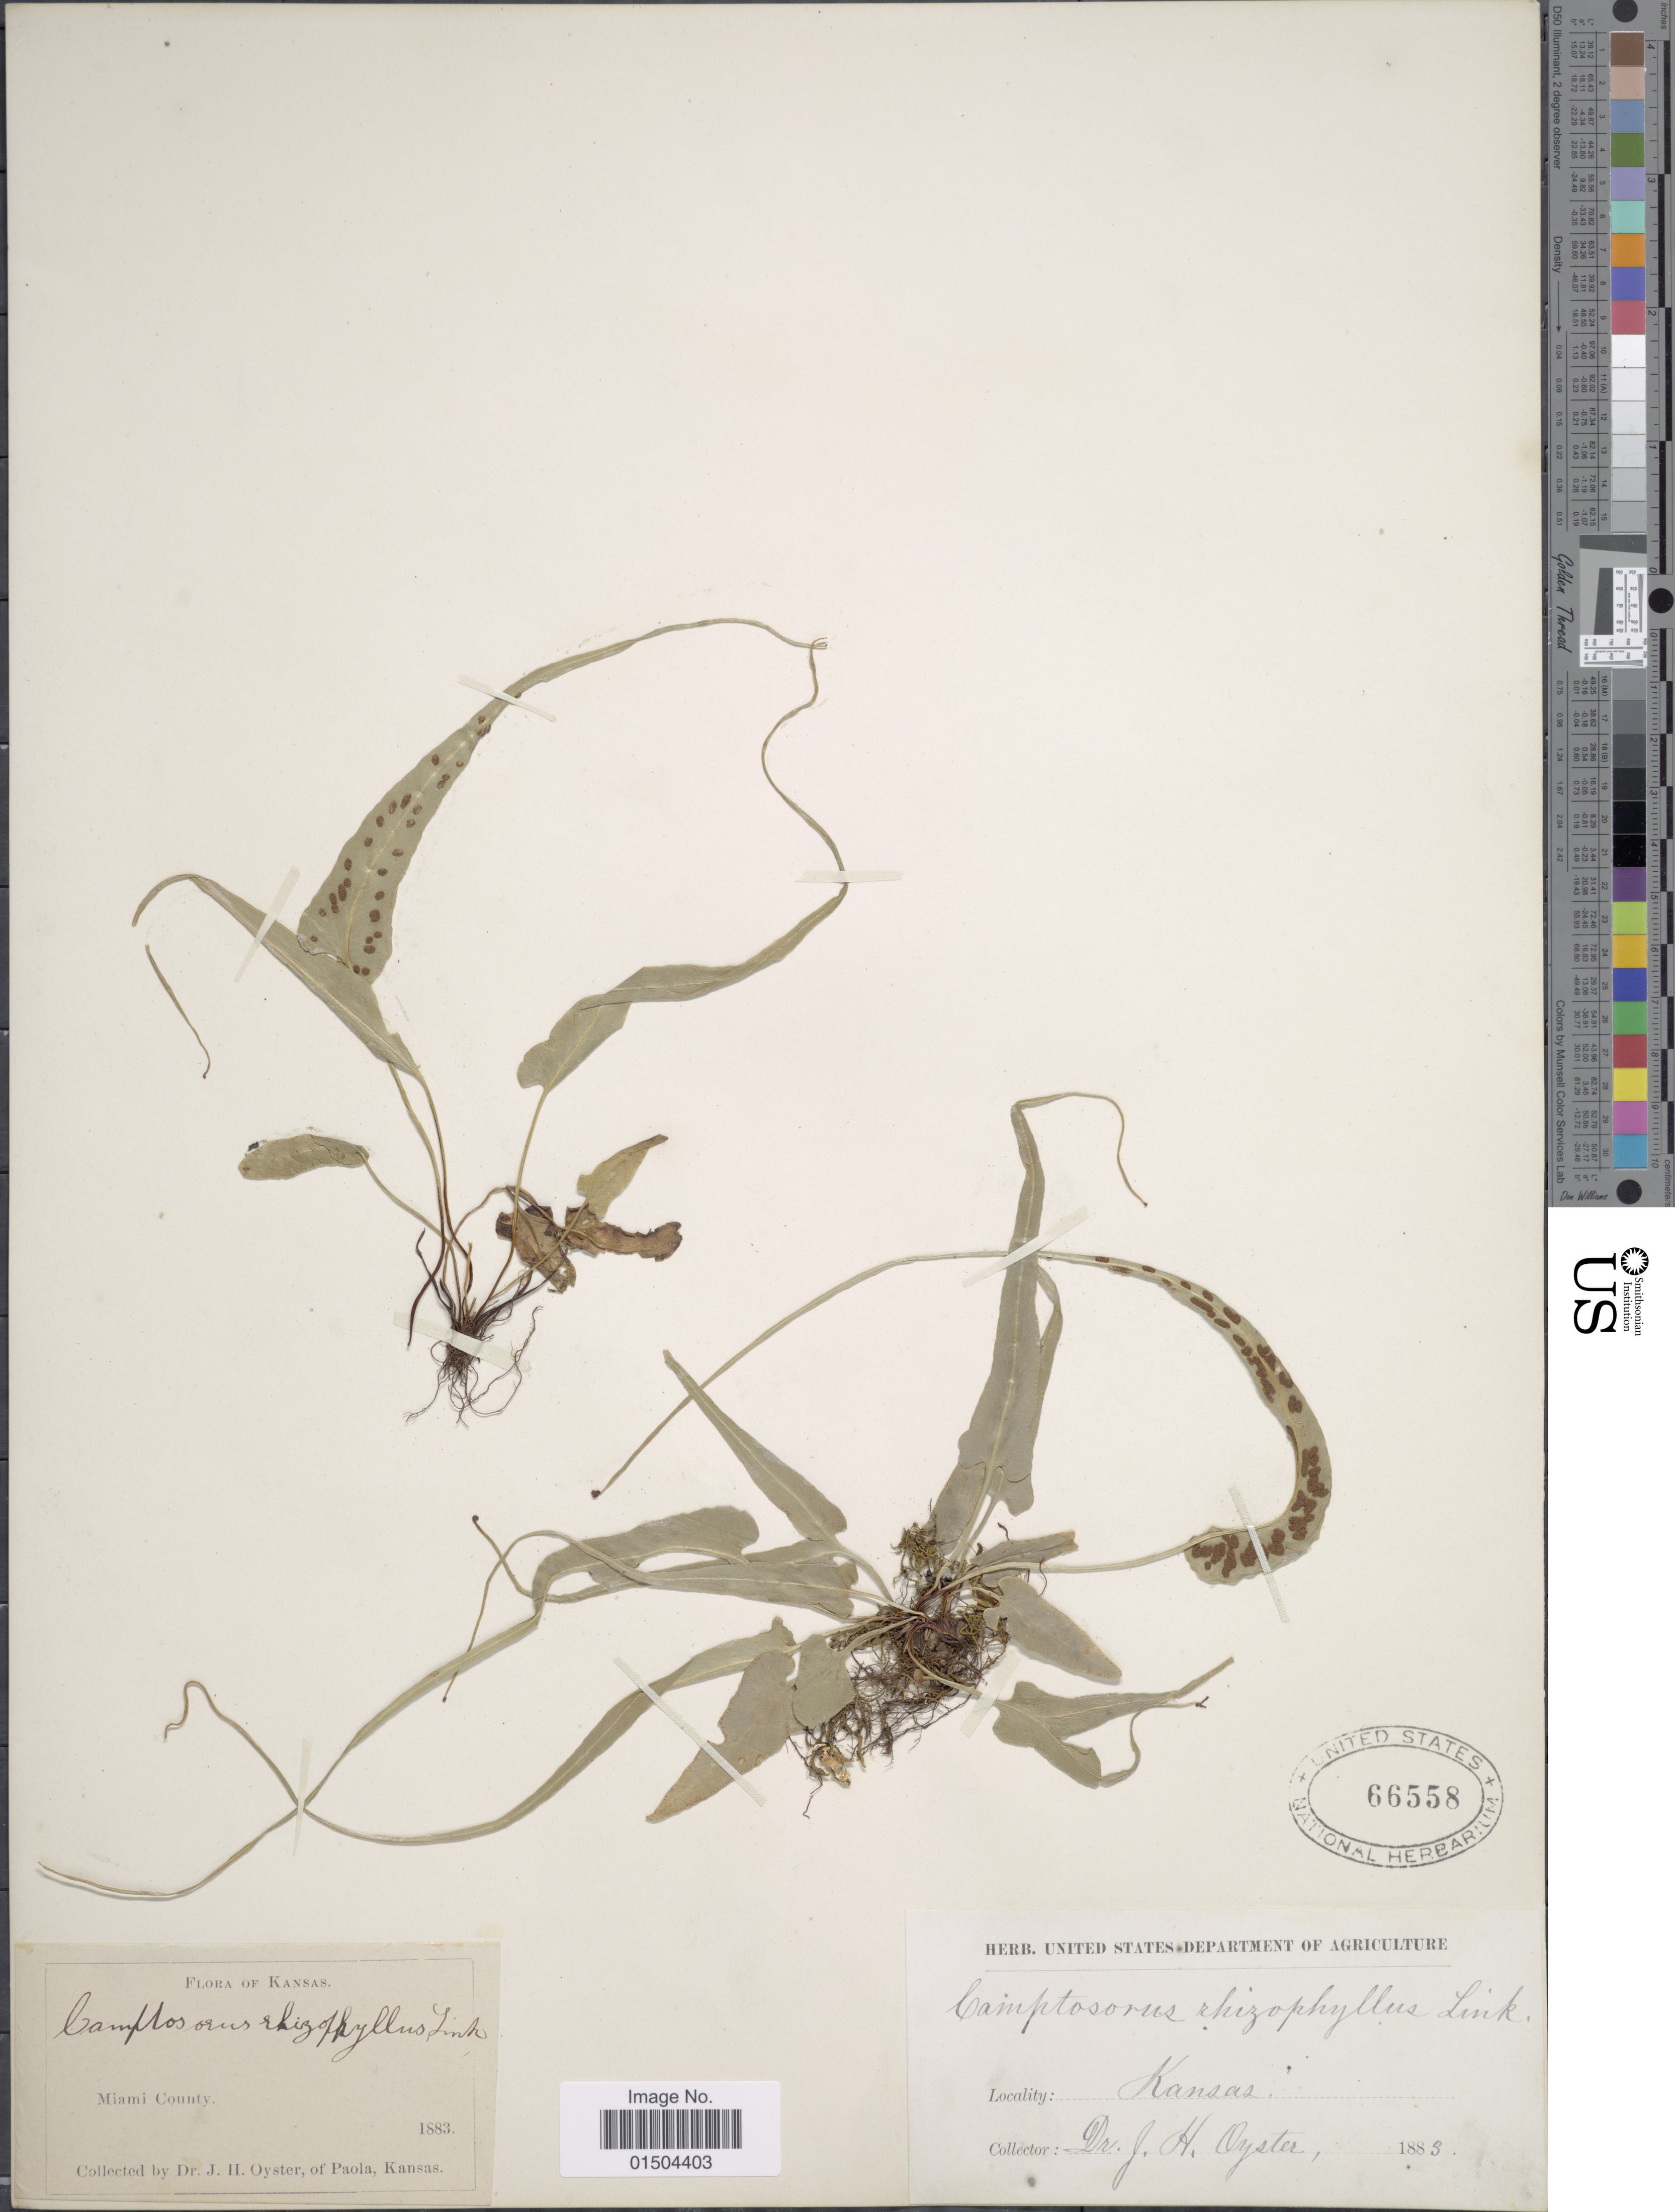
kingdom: Plantae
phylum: Tracheophyta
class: Polypodiopsida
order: Polypodiales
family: Aspleniaceae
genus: Asplenium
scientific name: Asplenium rhizophyllum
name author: L.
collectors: J. H. Oyster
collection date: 1883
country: United States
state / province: Kansas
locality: Miami County.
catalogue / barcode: US 66558